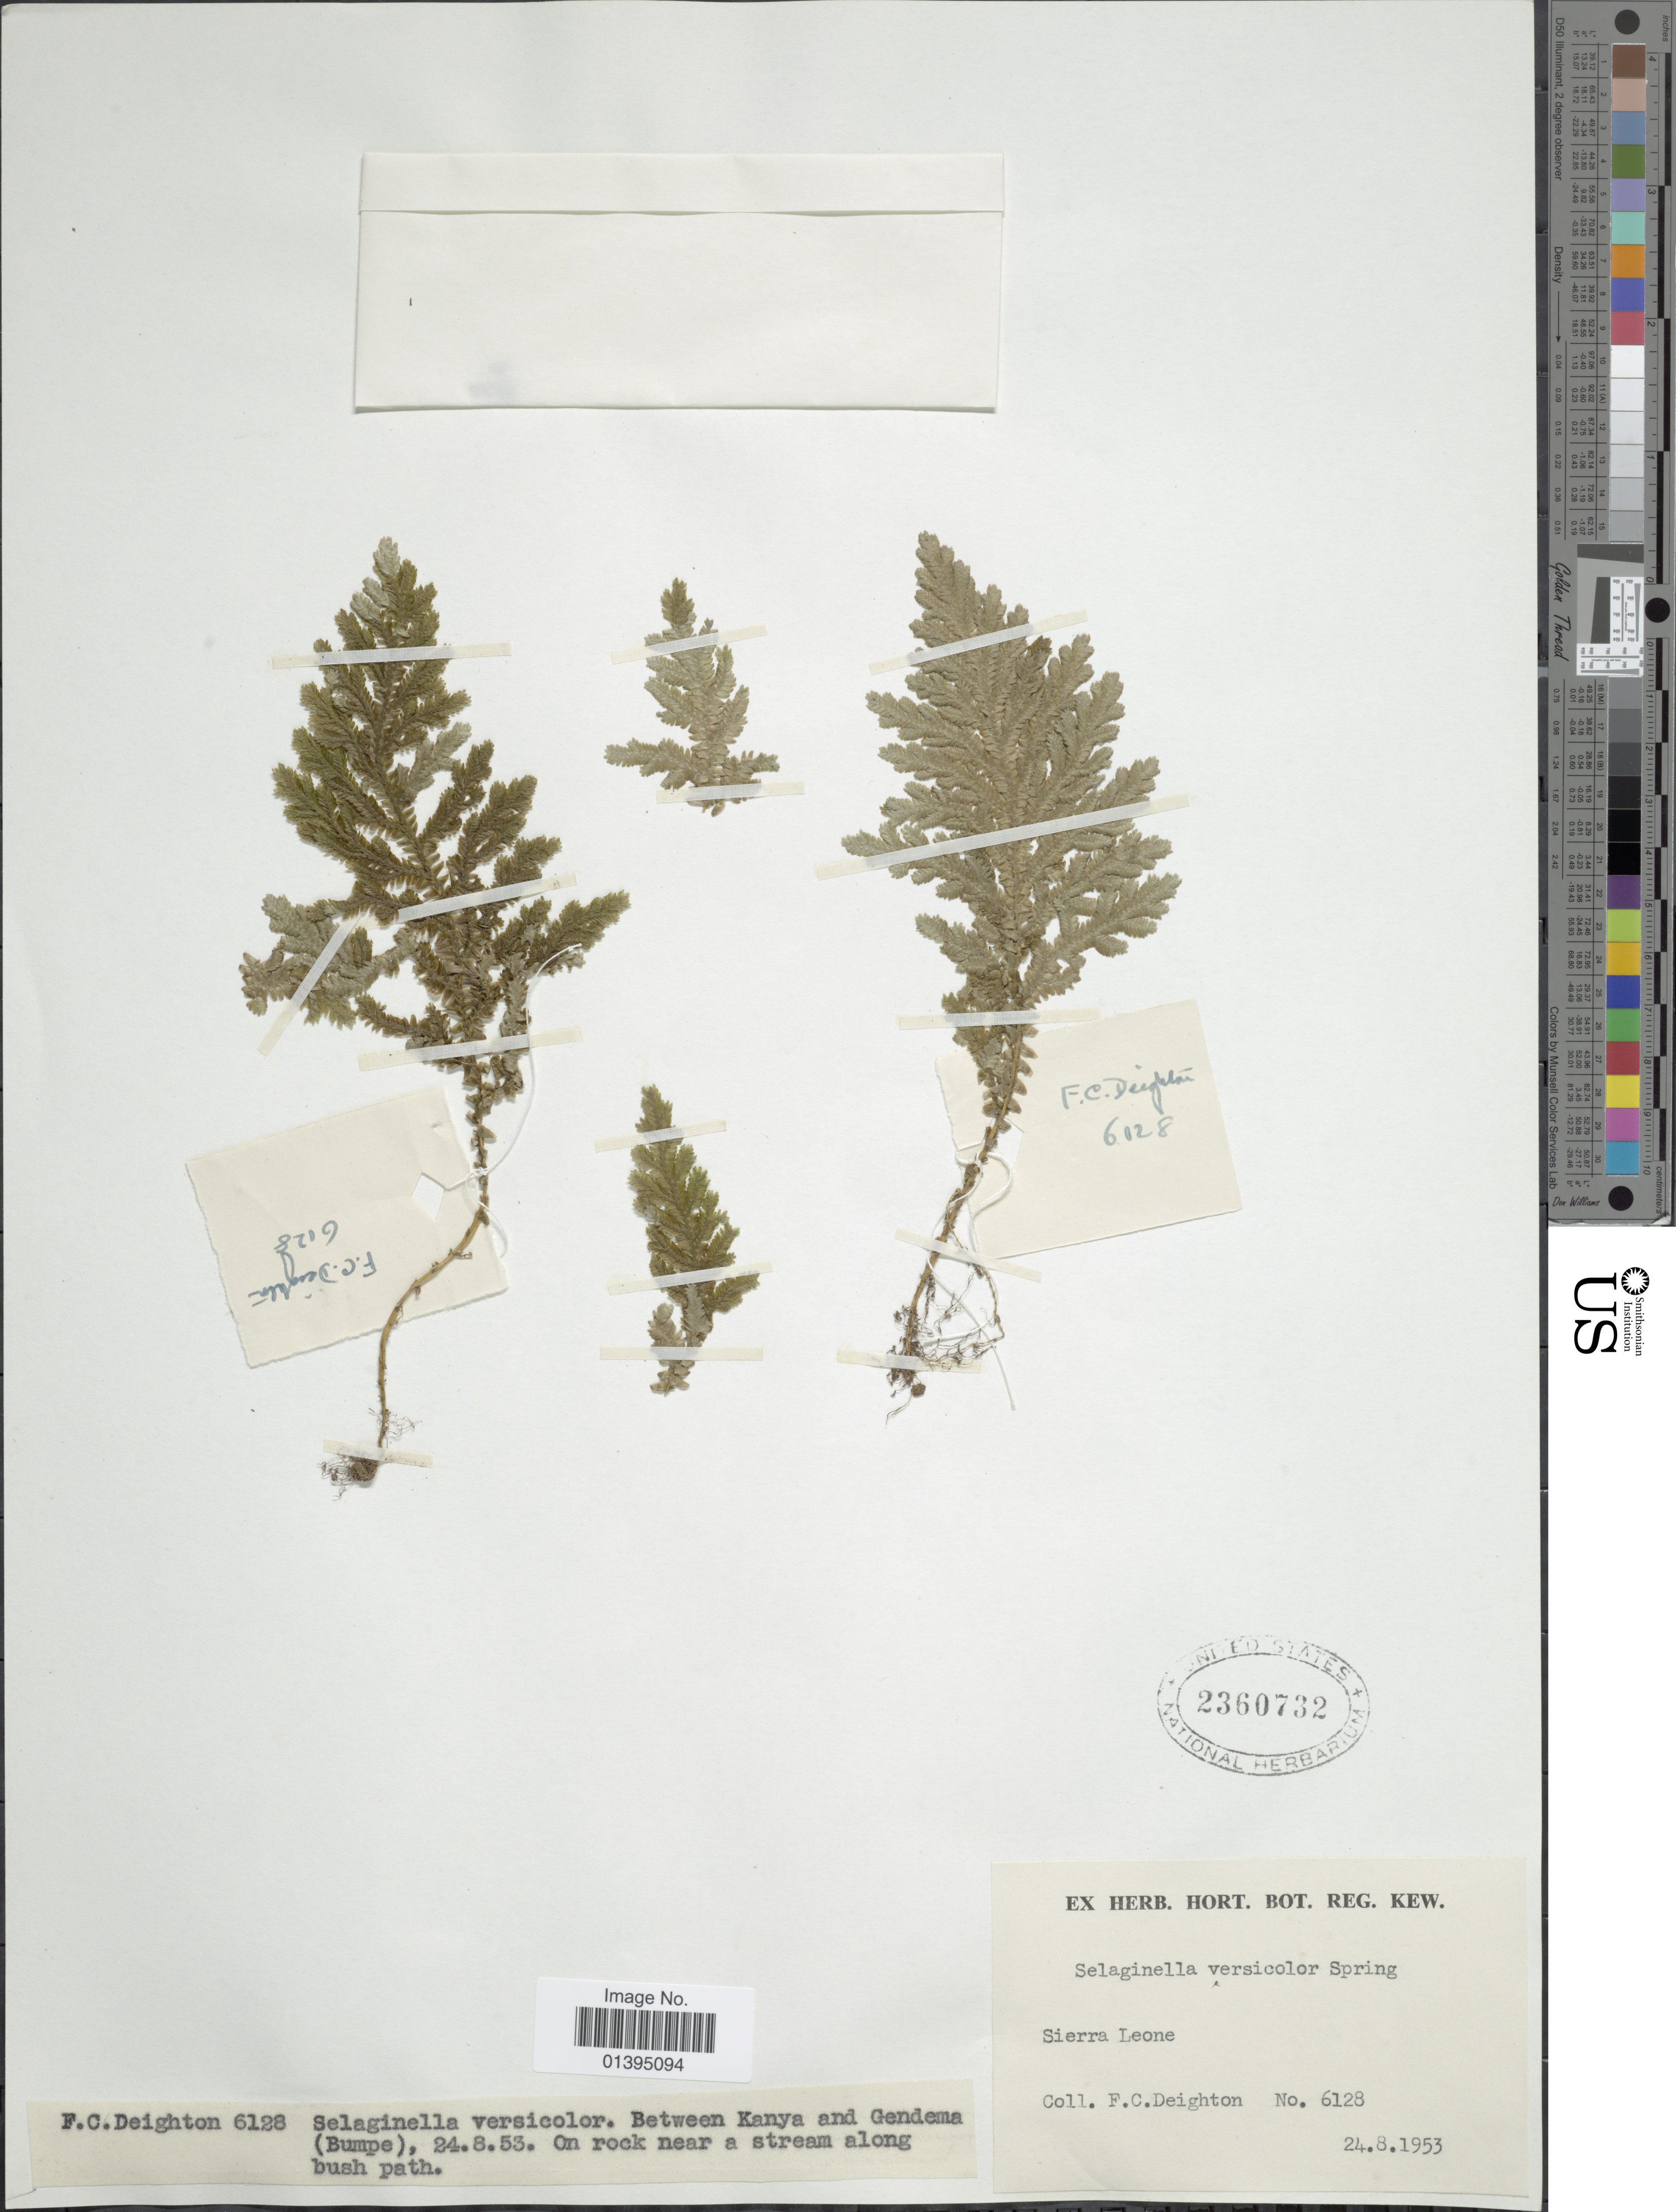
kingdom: Plantae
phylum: Tracheophyta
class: Lycopodiopsida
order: Selaginellales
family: Selaginellaceae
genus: Selaginella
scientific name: Selaginella versicolor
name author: Spring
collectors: F. Deighton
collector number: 6128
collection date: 1953-08-24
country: Sierra Leone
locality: Between Kanya and Gendema (Bumpe)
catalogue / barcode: US 2360732